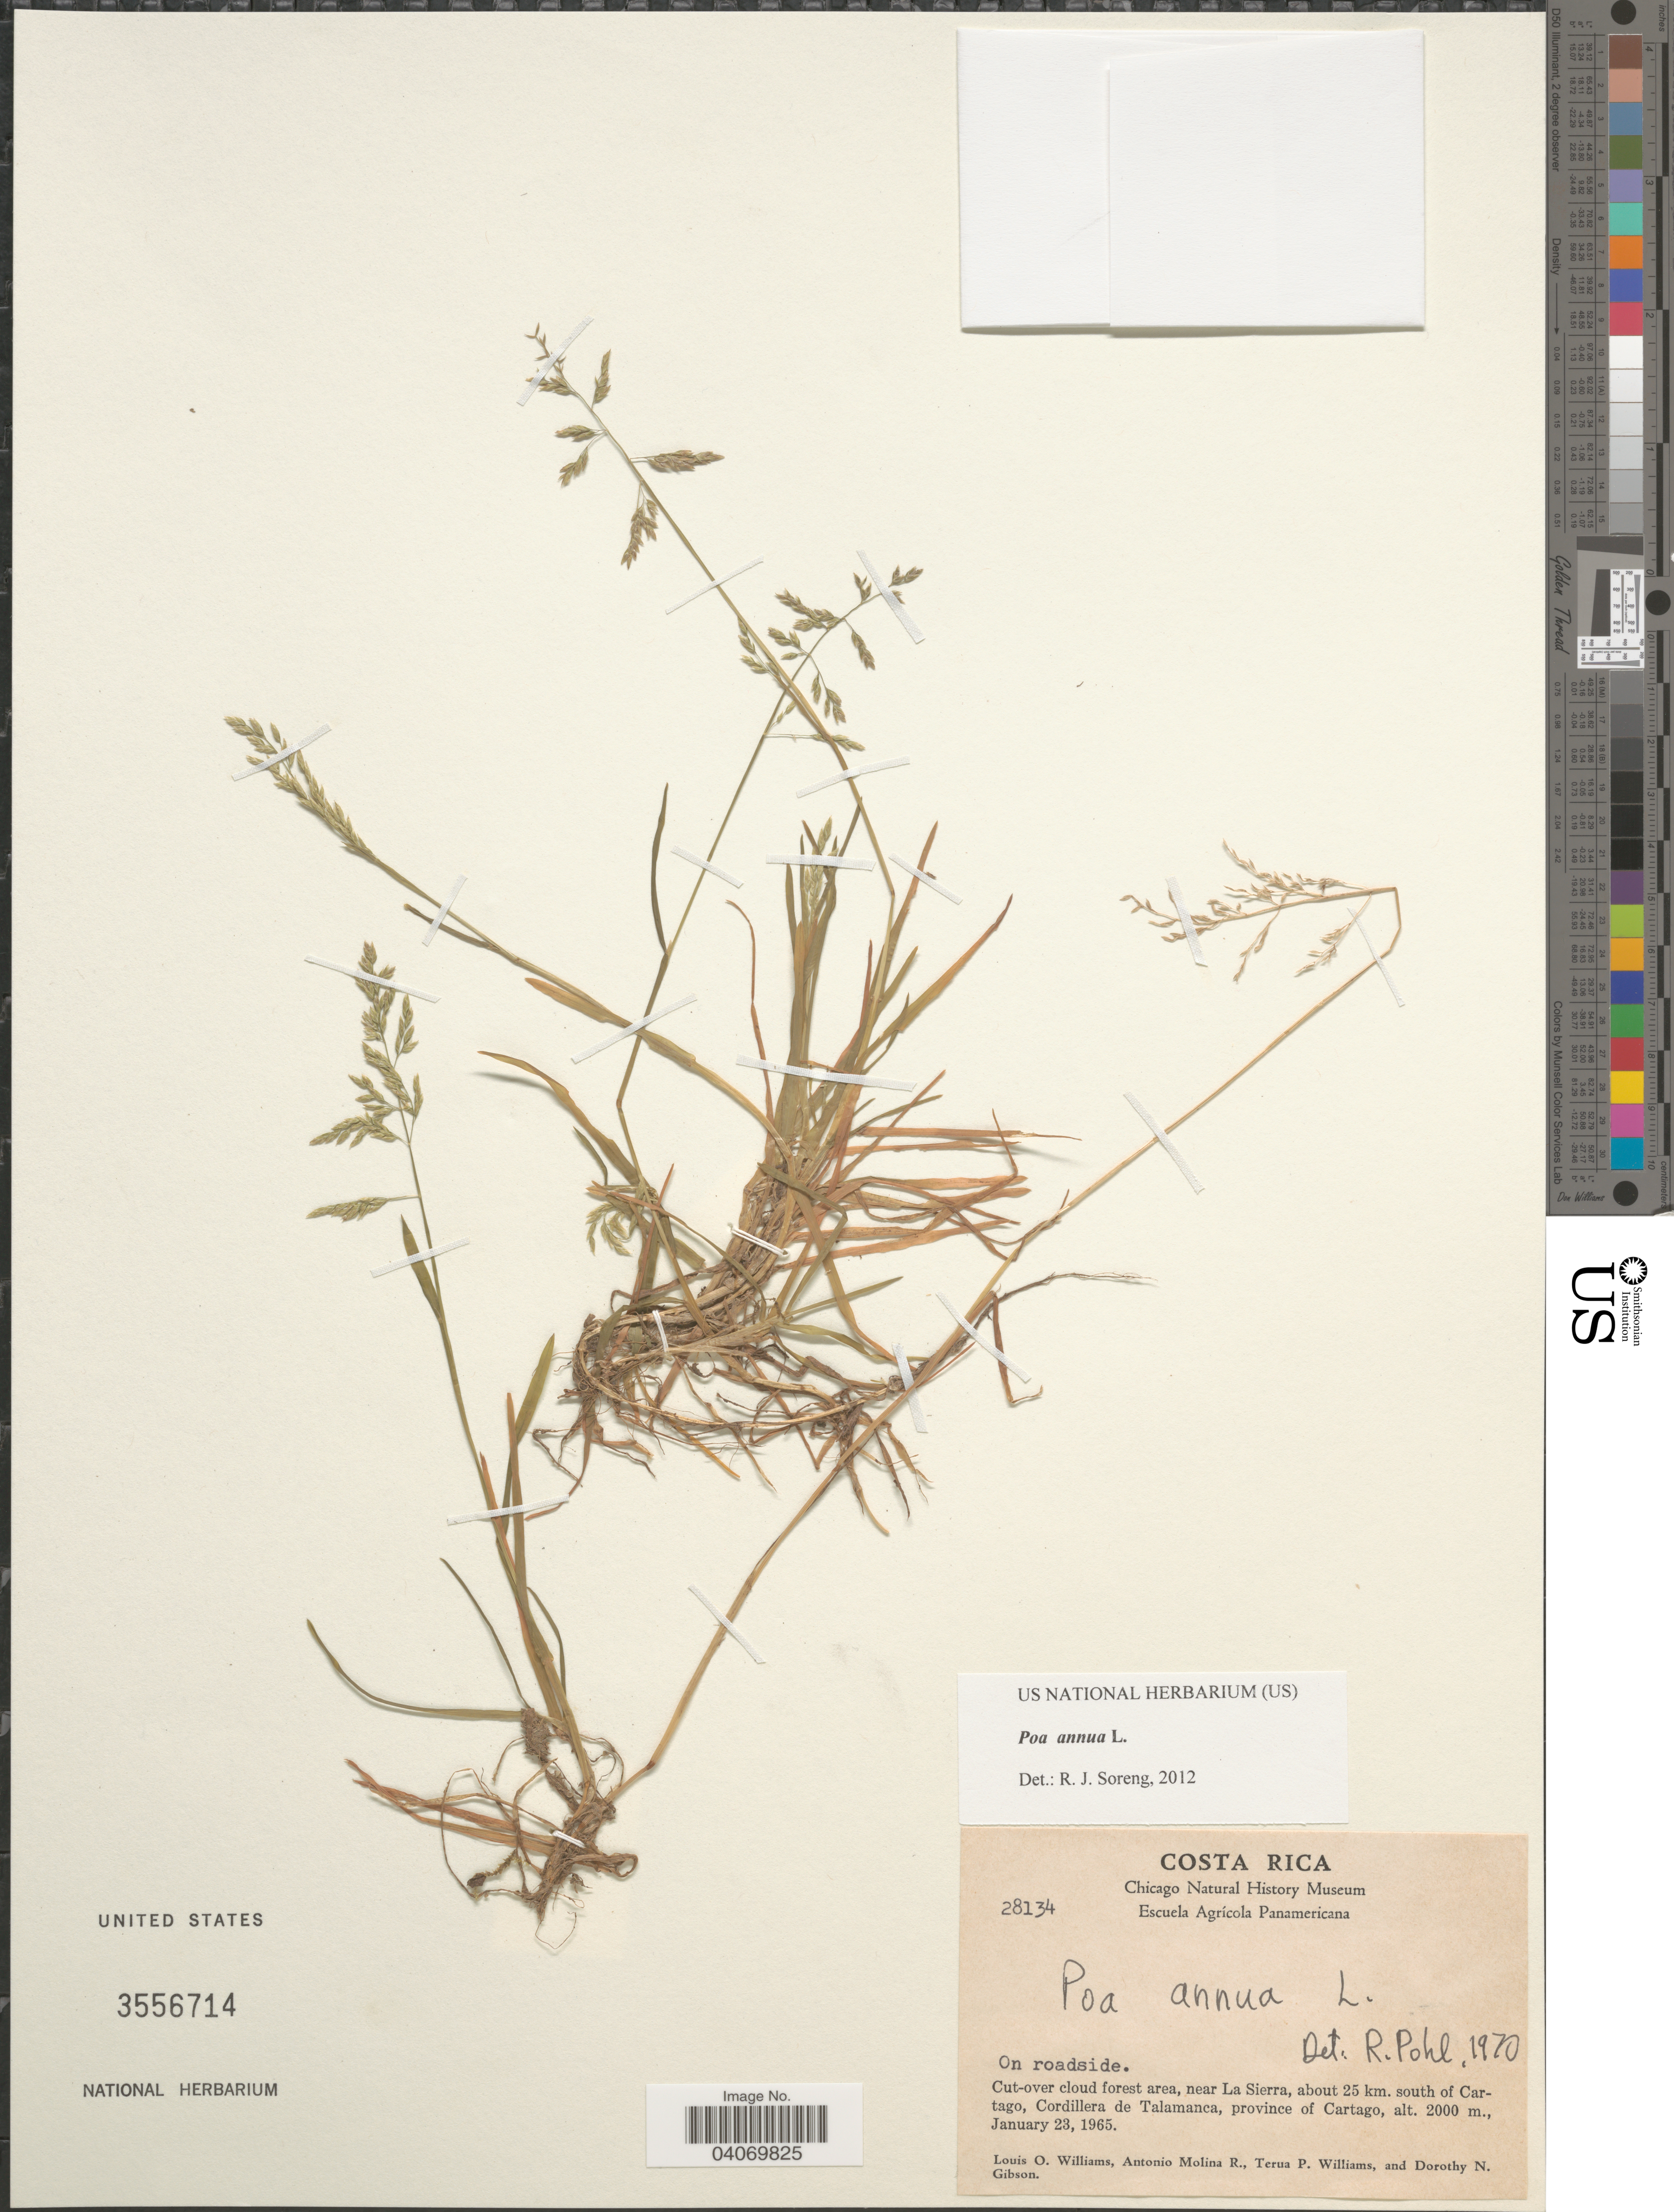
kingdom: Plantae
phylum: Tracheophyta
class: Liliopsida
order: Poales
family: Poaceae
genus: Poa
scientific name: Poa annua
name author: L.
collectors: L. O. Williams, A. Molina R., T. Williams & D. N. Gibson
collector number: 28134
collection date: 1965-01-23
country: Costa Rica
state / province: Cartago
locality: On roadside. Cut-over cloud forest area, near La Sierra, about 25 km. south of Cartago, Cordillera de Talamanca.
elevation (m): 2000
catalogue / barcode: US 3556714